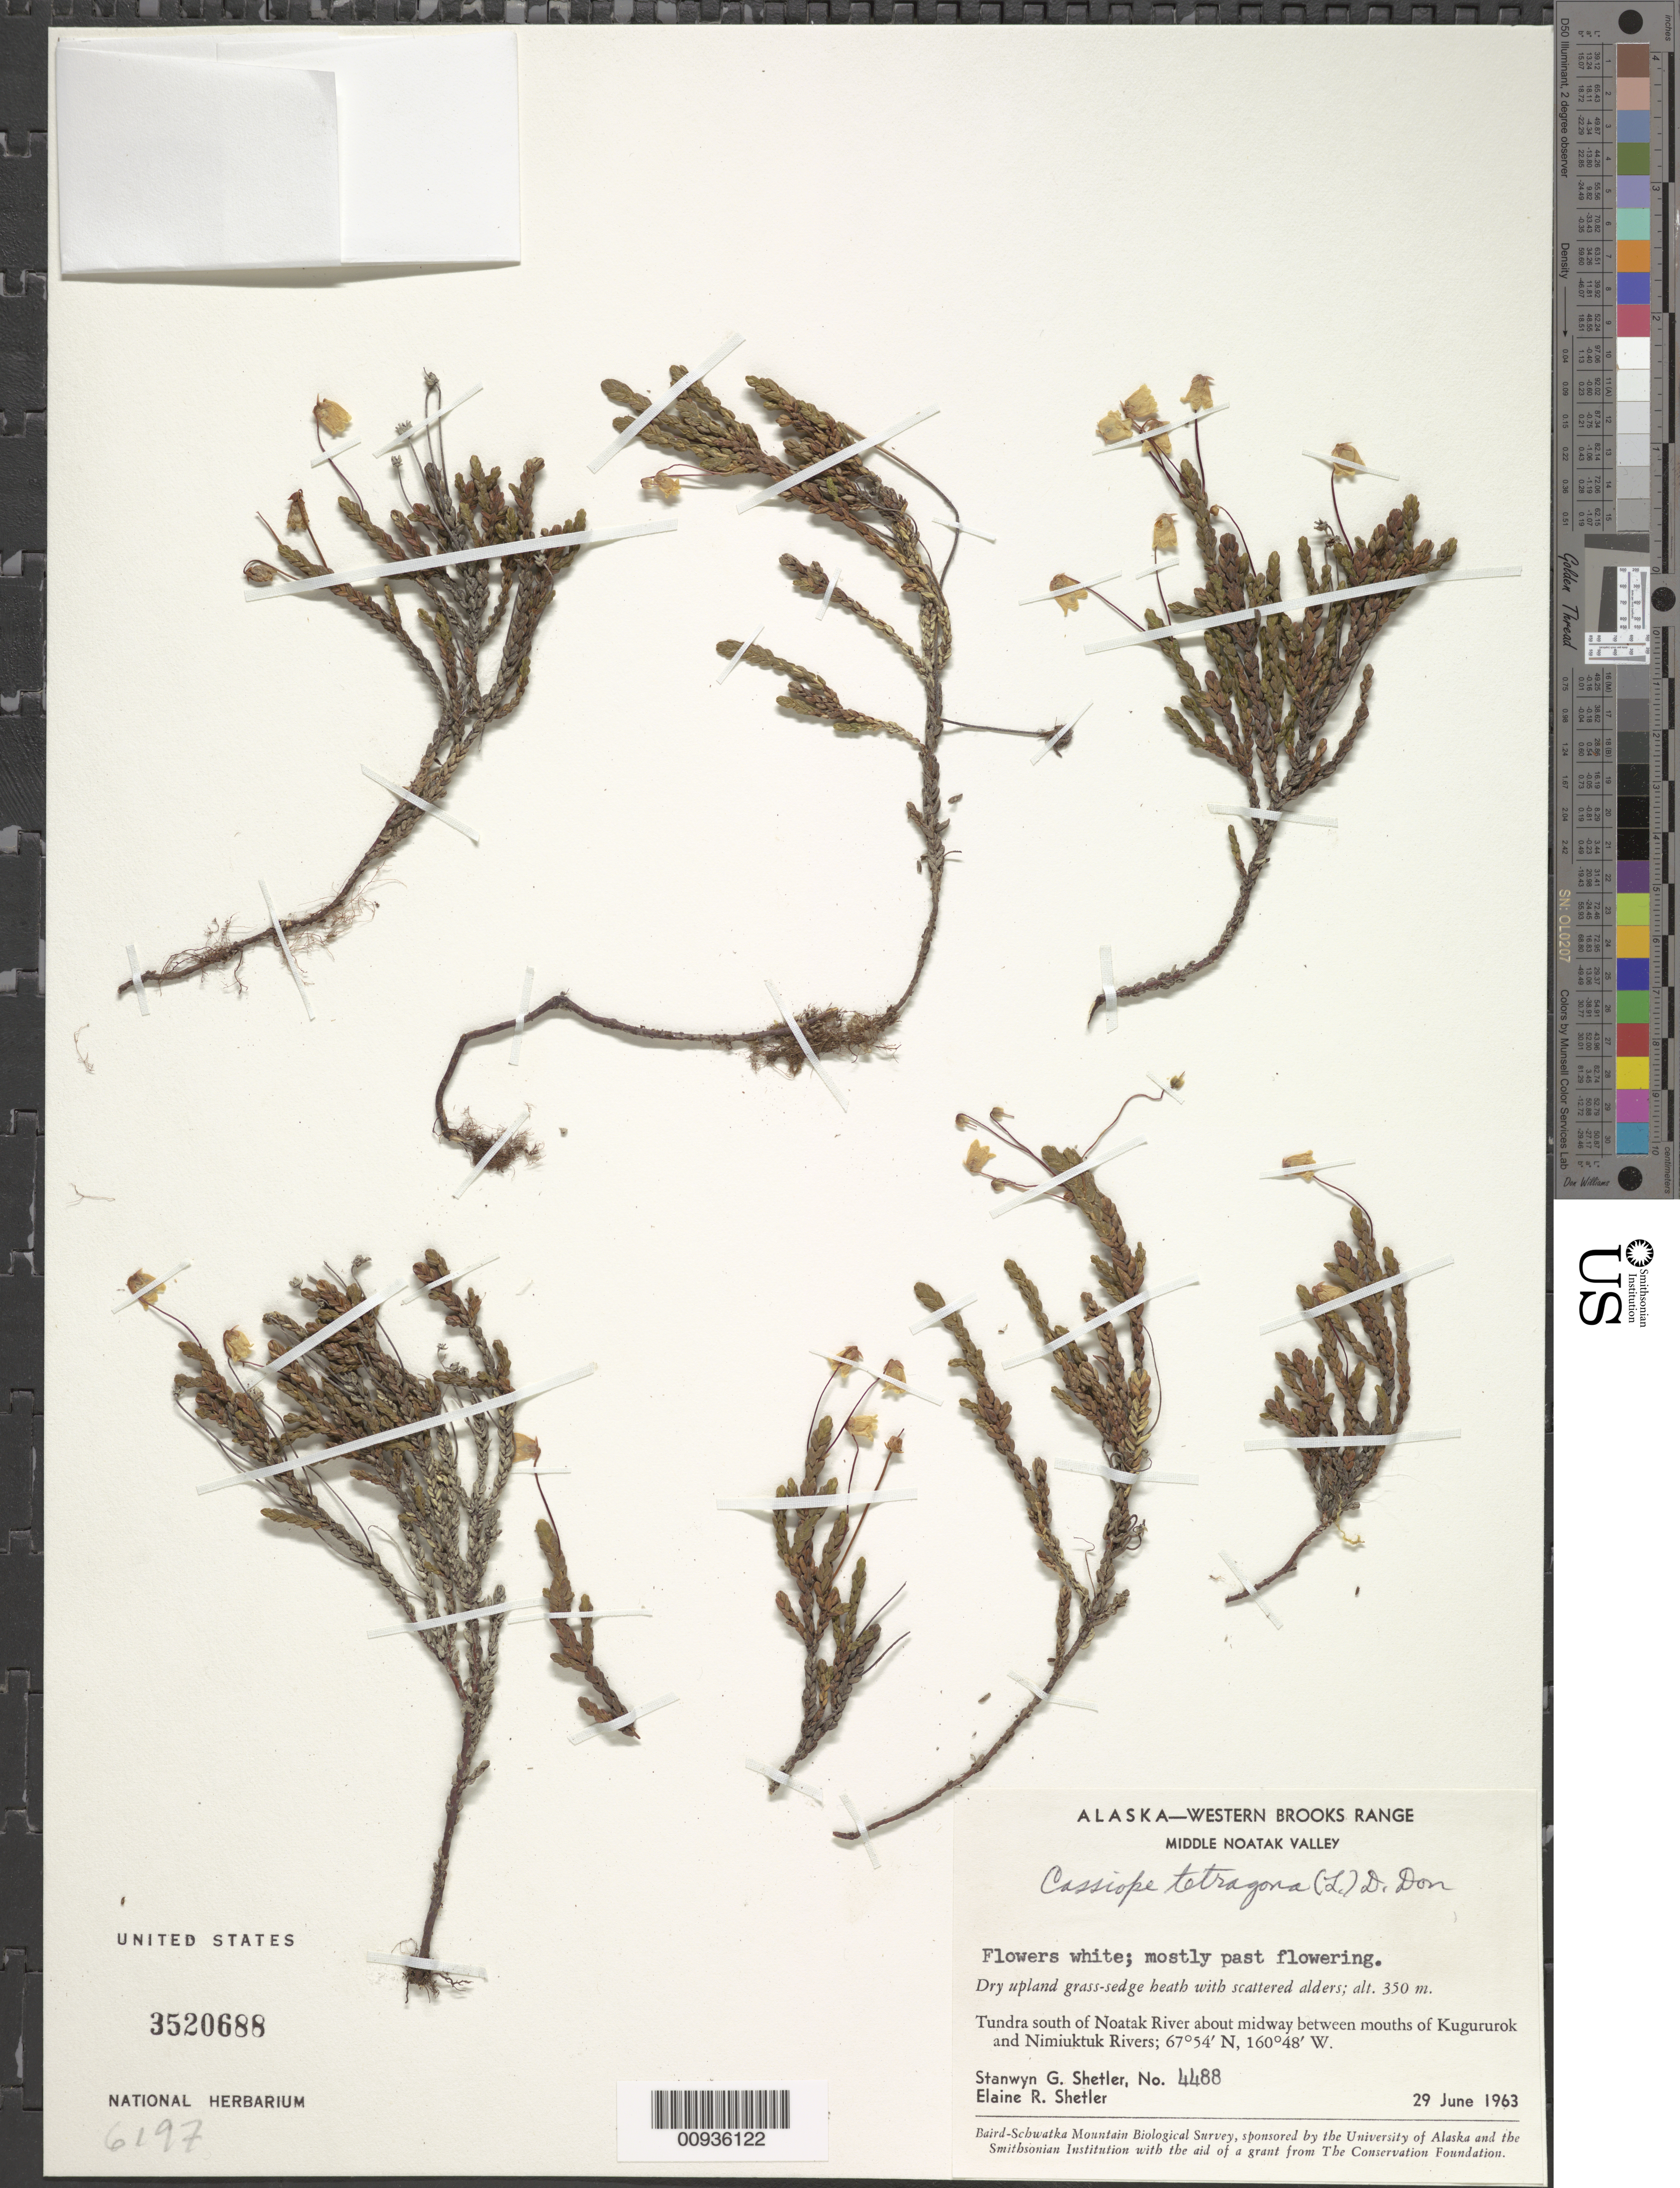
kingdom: Plantae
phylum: Tracheophyta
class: Magnoliopsida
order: Ericales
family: Ericaceae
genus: Cassiope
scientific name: Cassiope tetragona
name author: (L.) D. Don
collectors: S. Shetler & E. R. Shetler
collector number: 4488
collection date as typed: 29 Jun 1963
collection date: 1963-06-29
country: United States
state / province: Alaska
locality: S of Noatak River about midway between mouths of Kugururok and Nimiuktuk Rivers. Western Brooks Range, Middle Noatak Valley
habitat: Tundra. Dry upland grass-sedge heath with scattered alders.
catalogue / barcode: US 3520688